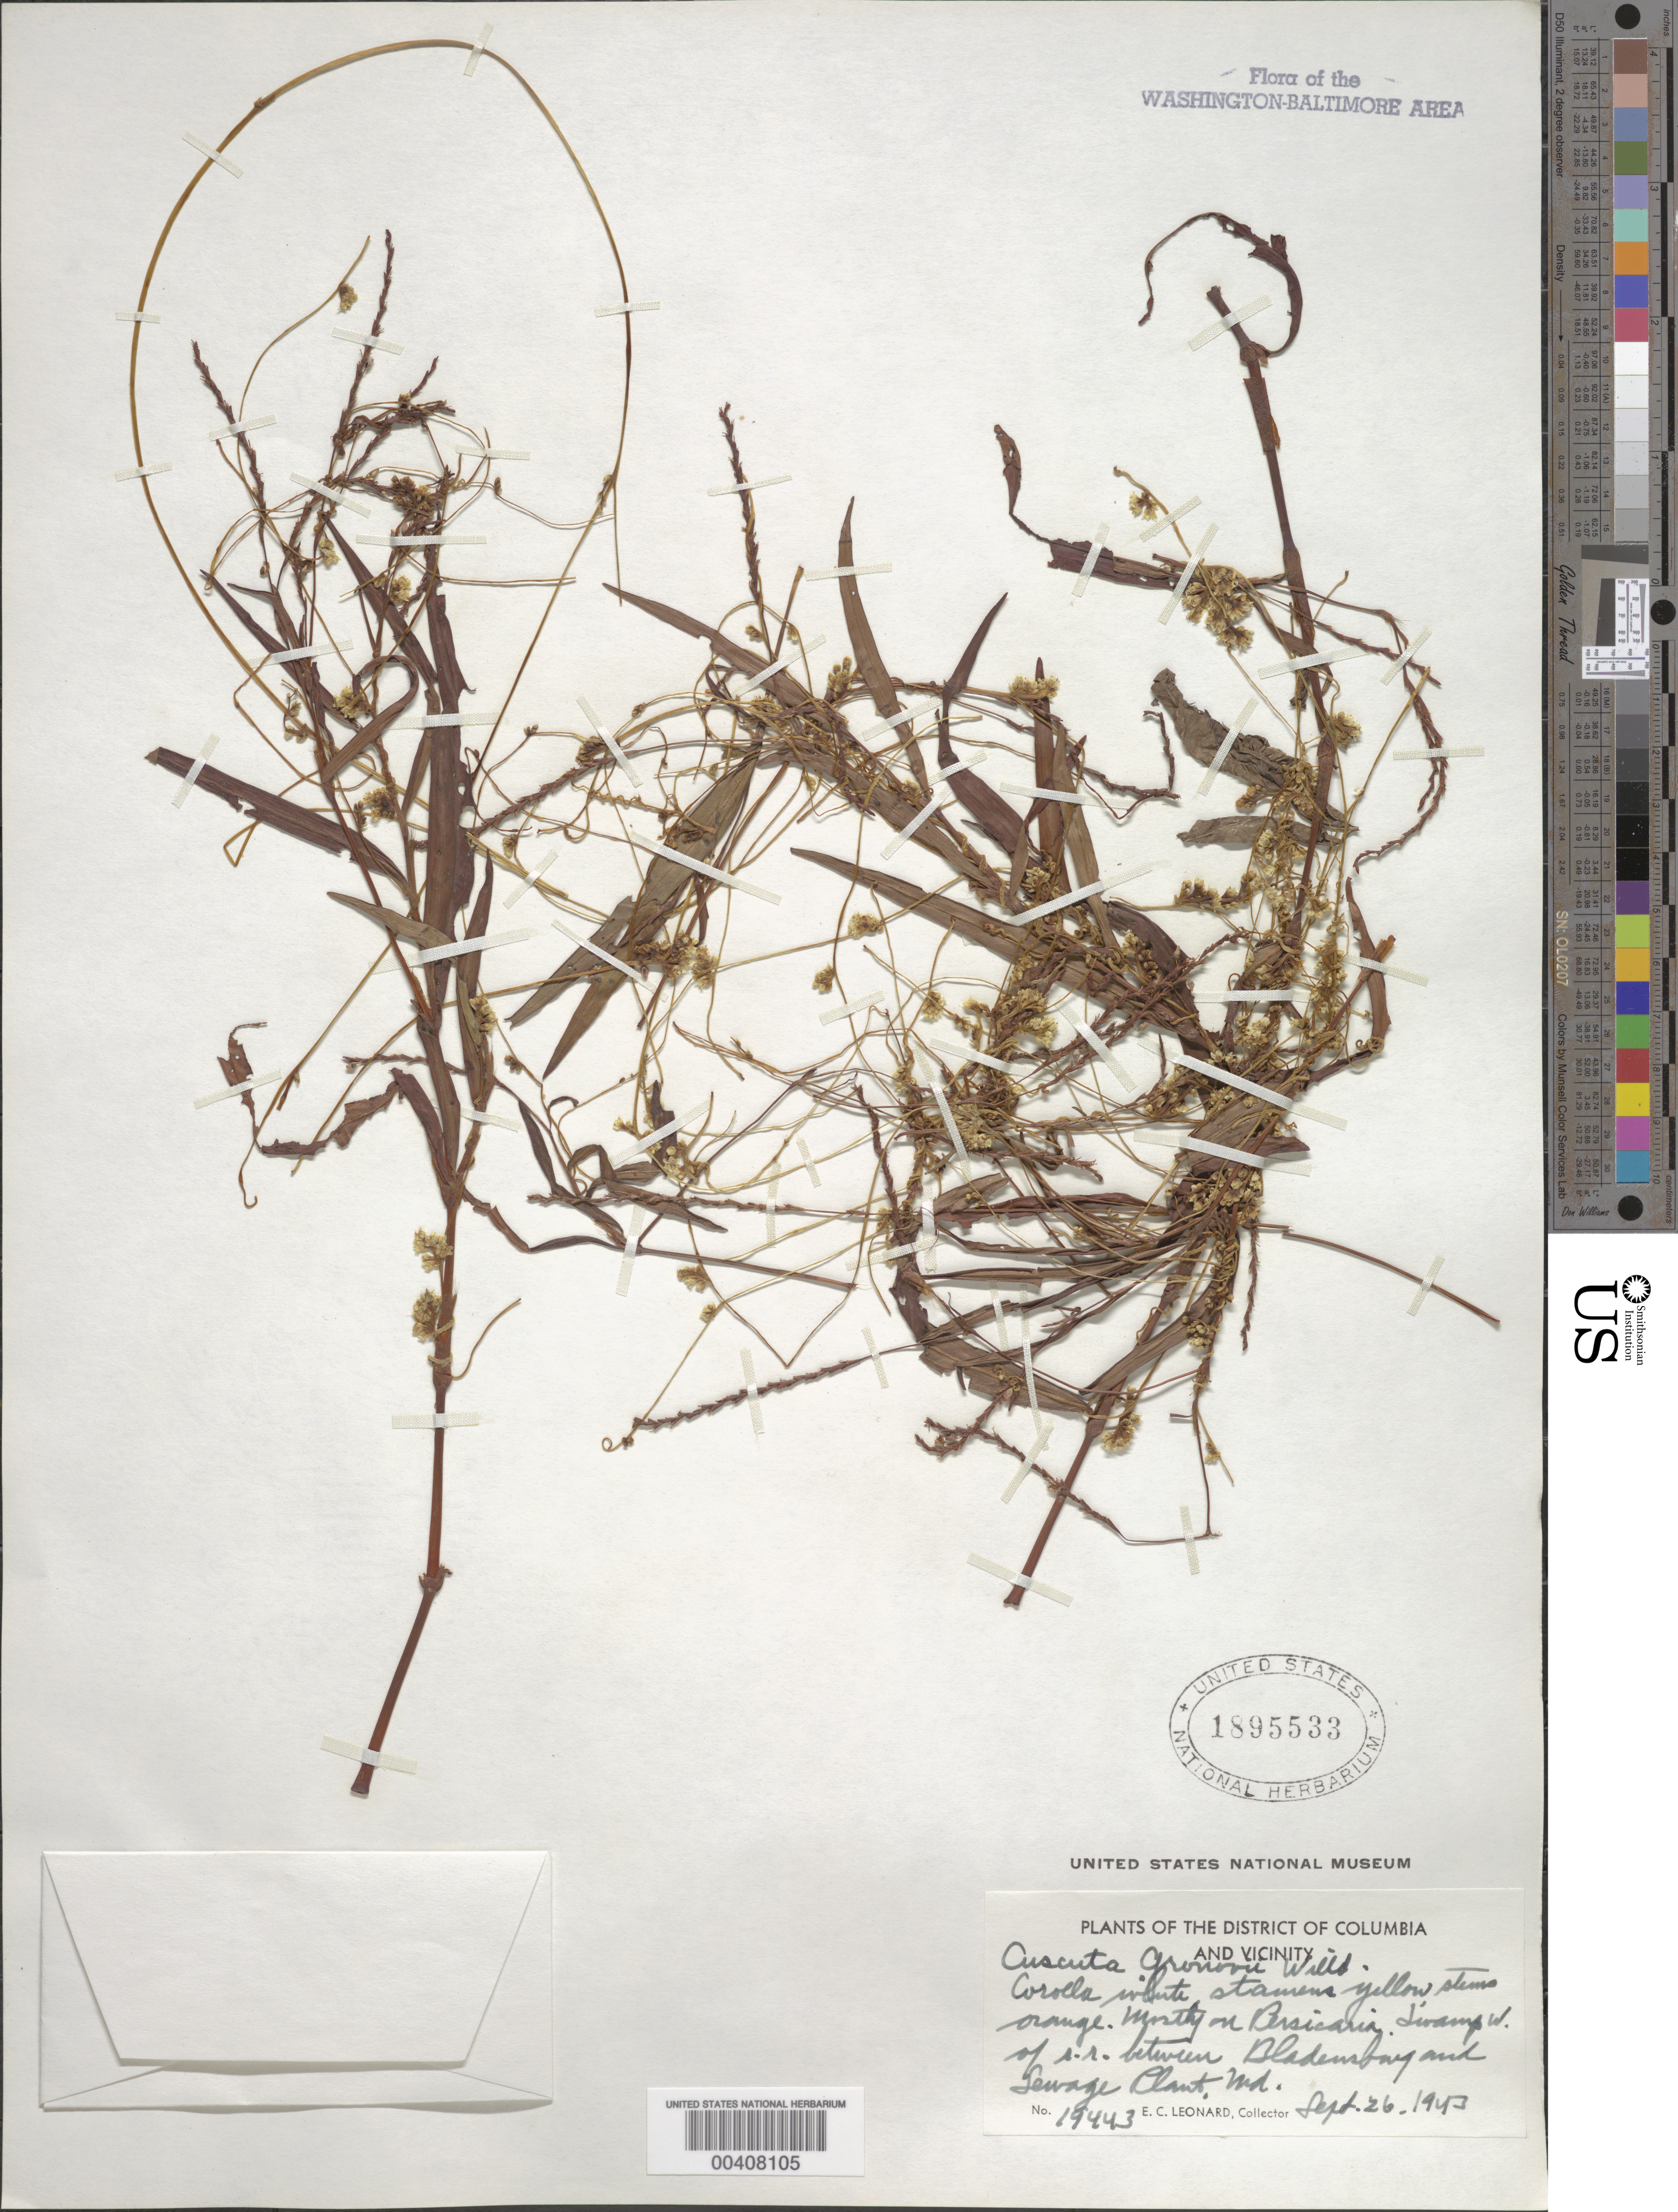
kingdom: Plantae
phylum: Tracheophyta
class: Magnoliopsida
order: Solanales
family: Convolvulaceae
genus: Cuscuta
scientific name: Cuscuta gronovii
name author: Willd. ex Schult.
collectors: E. C. Leonard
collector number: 19443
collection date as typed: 26 Sep 1943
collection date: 1943-09-26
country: United States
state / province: Maryland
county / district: Prince George's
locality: W of R.R. between Bladensburg and Sewage Plant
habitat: On persicaria, swamp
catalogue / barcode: US 1895533